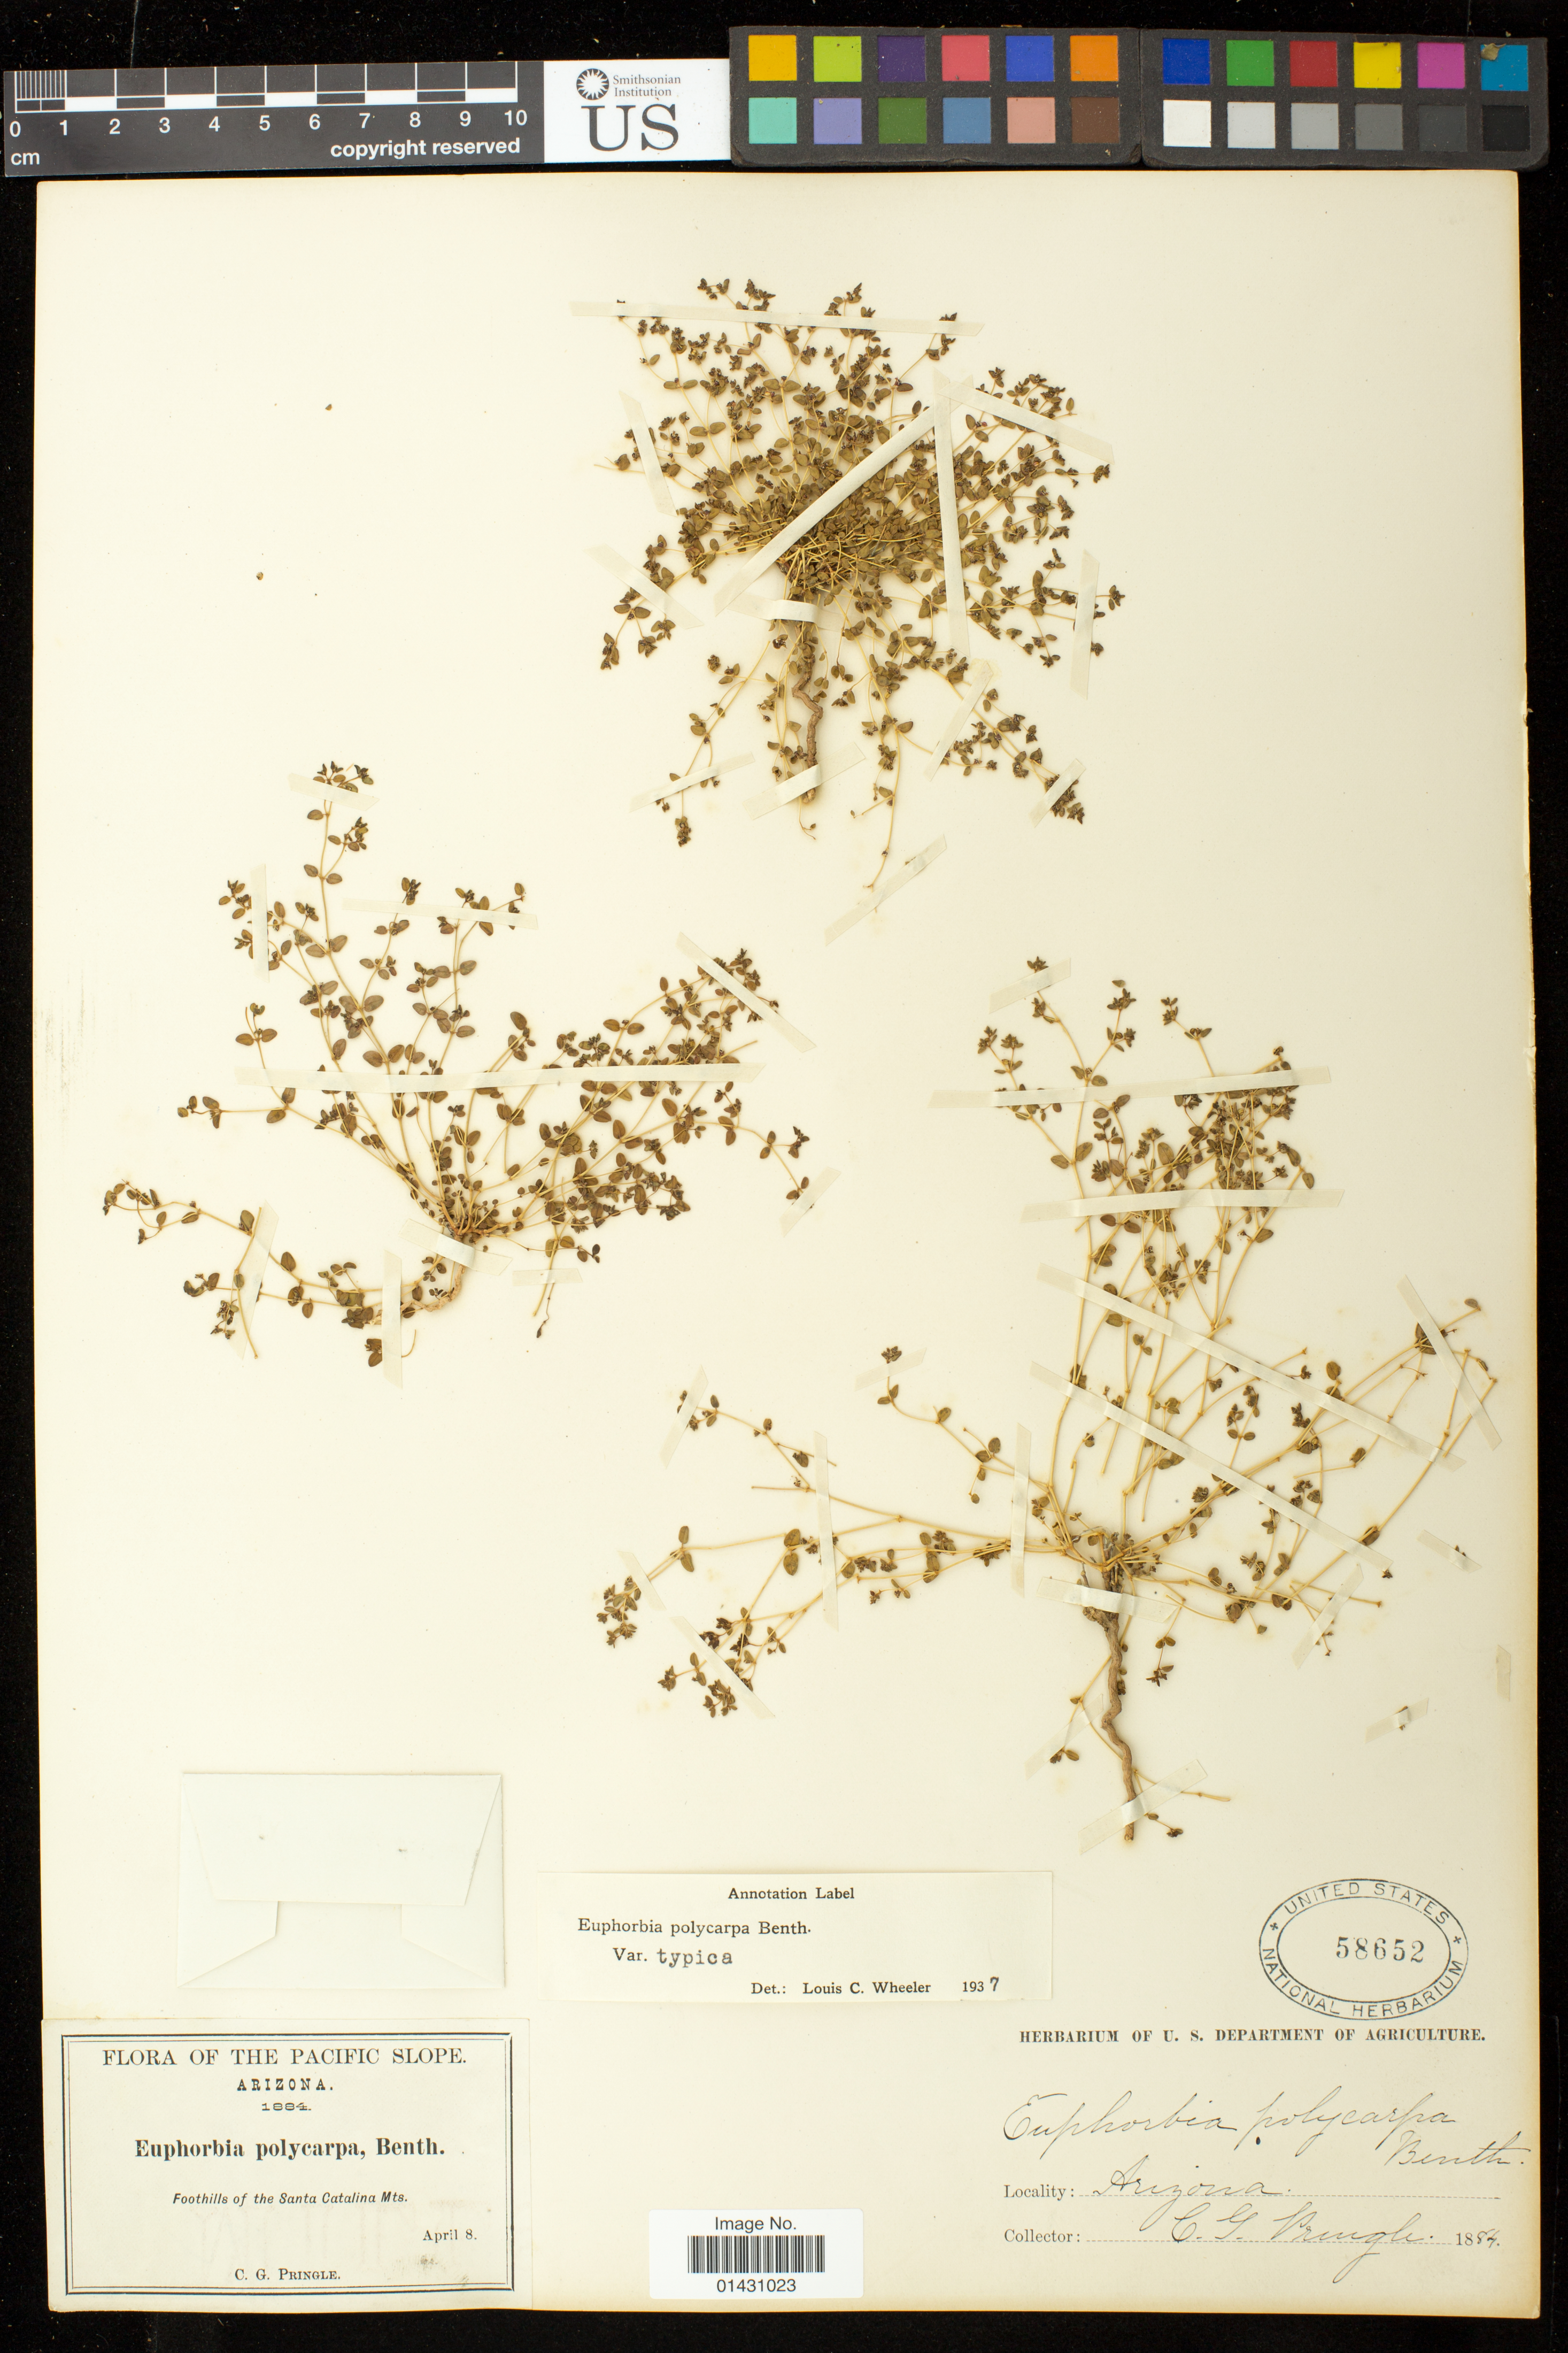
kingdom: Plantae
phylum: Tracheophyta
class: Magnoliopsida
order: Malpighiales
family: Euphorbiaceae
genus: Euphorbia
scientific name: Euphorbia polycarpa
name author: Benth.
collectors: C. G. Pringle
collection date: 1884-04-08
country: United States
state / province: Arizona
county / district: Pima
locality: Foothills of the Santa Catalina Mts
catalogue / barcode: US 58652